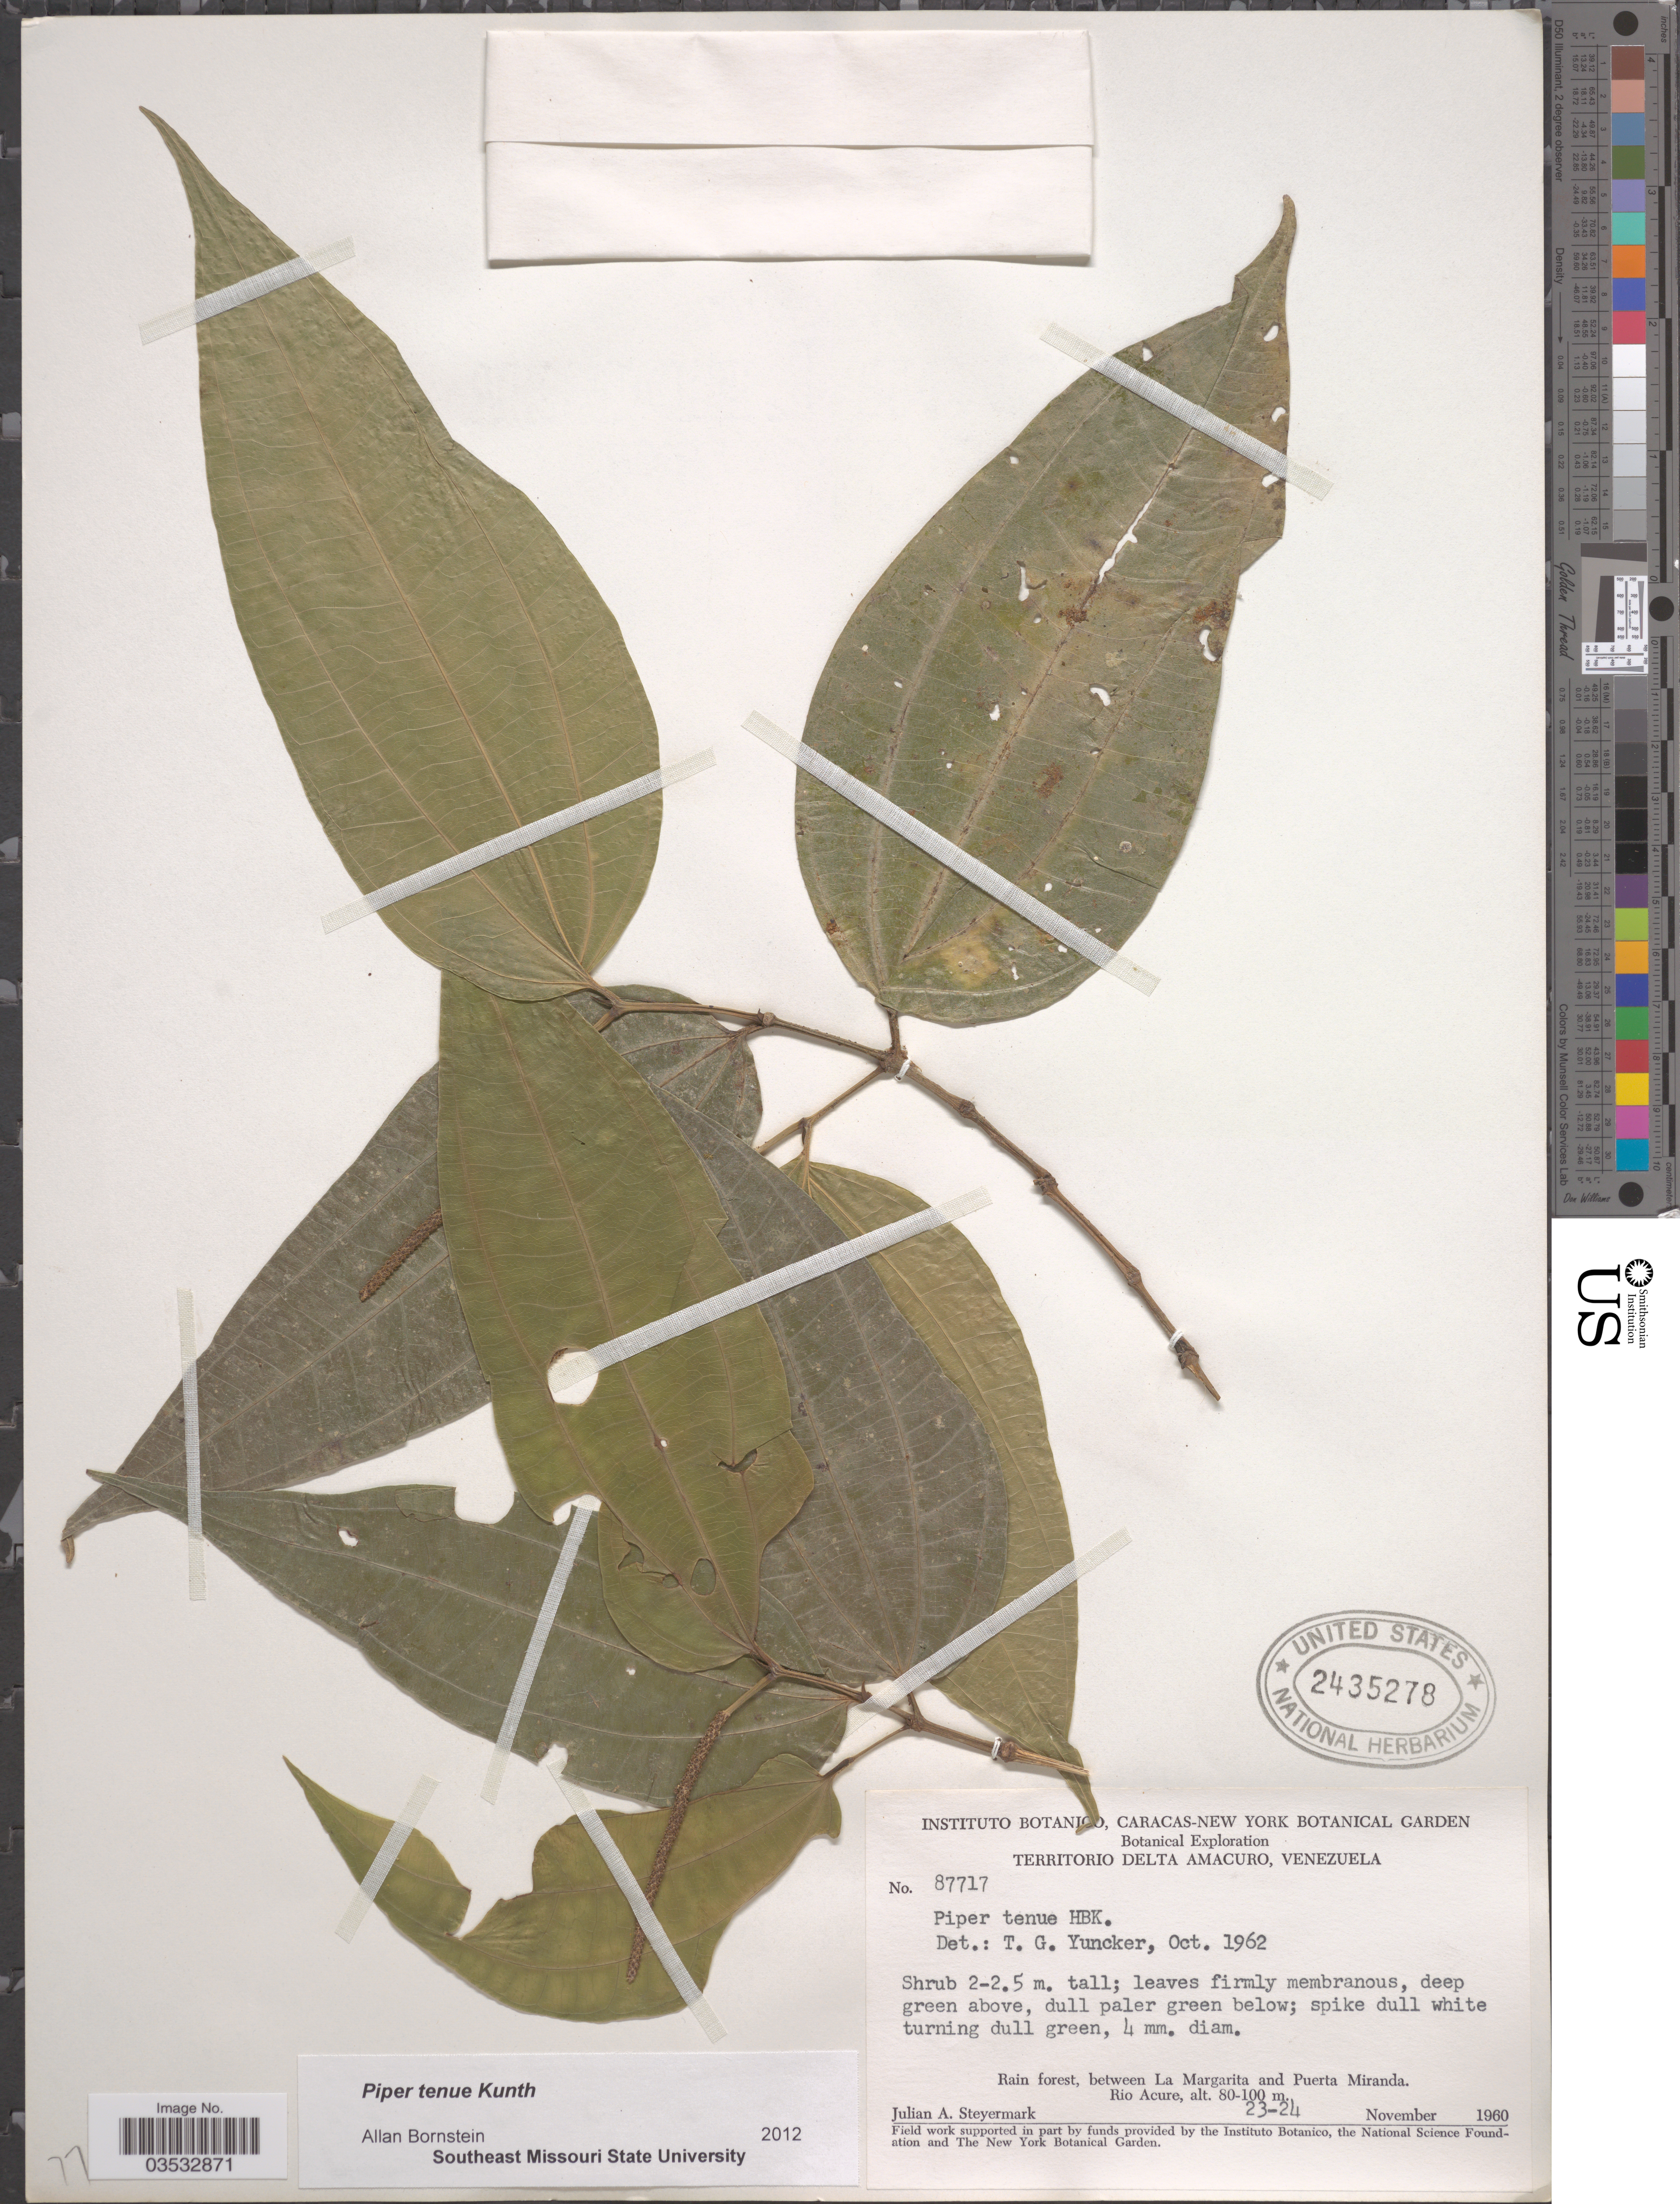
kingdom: Plantae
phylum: Tracheophyta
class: Magnoliopsida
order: Piperales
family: Piperaceae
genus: Piper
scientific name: Piper tenue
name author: Kunth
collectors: J. Steyermark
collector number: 87717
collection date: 1960-11-23/1960-11-24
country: Venezuela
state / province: Delta Amacuro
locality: Rain forest, between La Margarita and Puerta Miranda. Rio Acure.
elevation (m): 80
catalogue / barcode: US 2435278